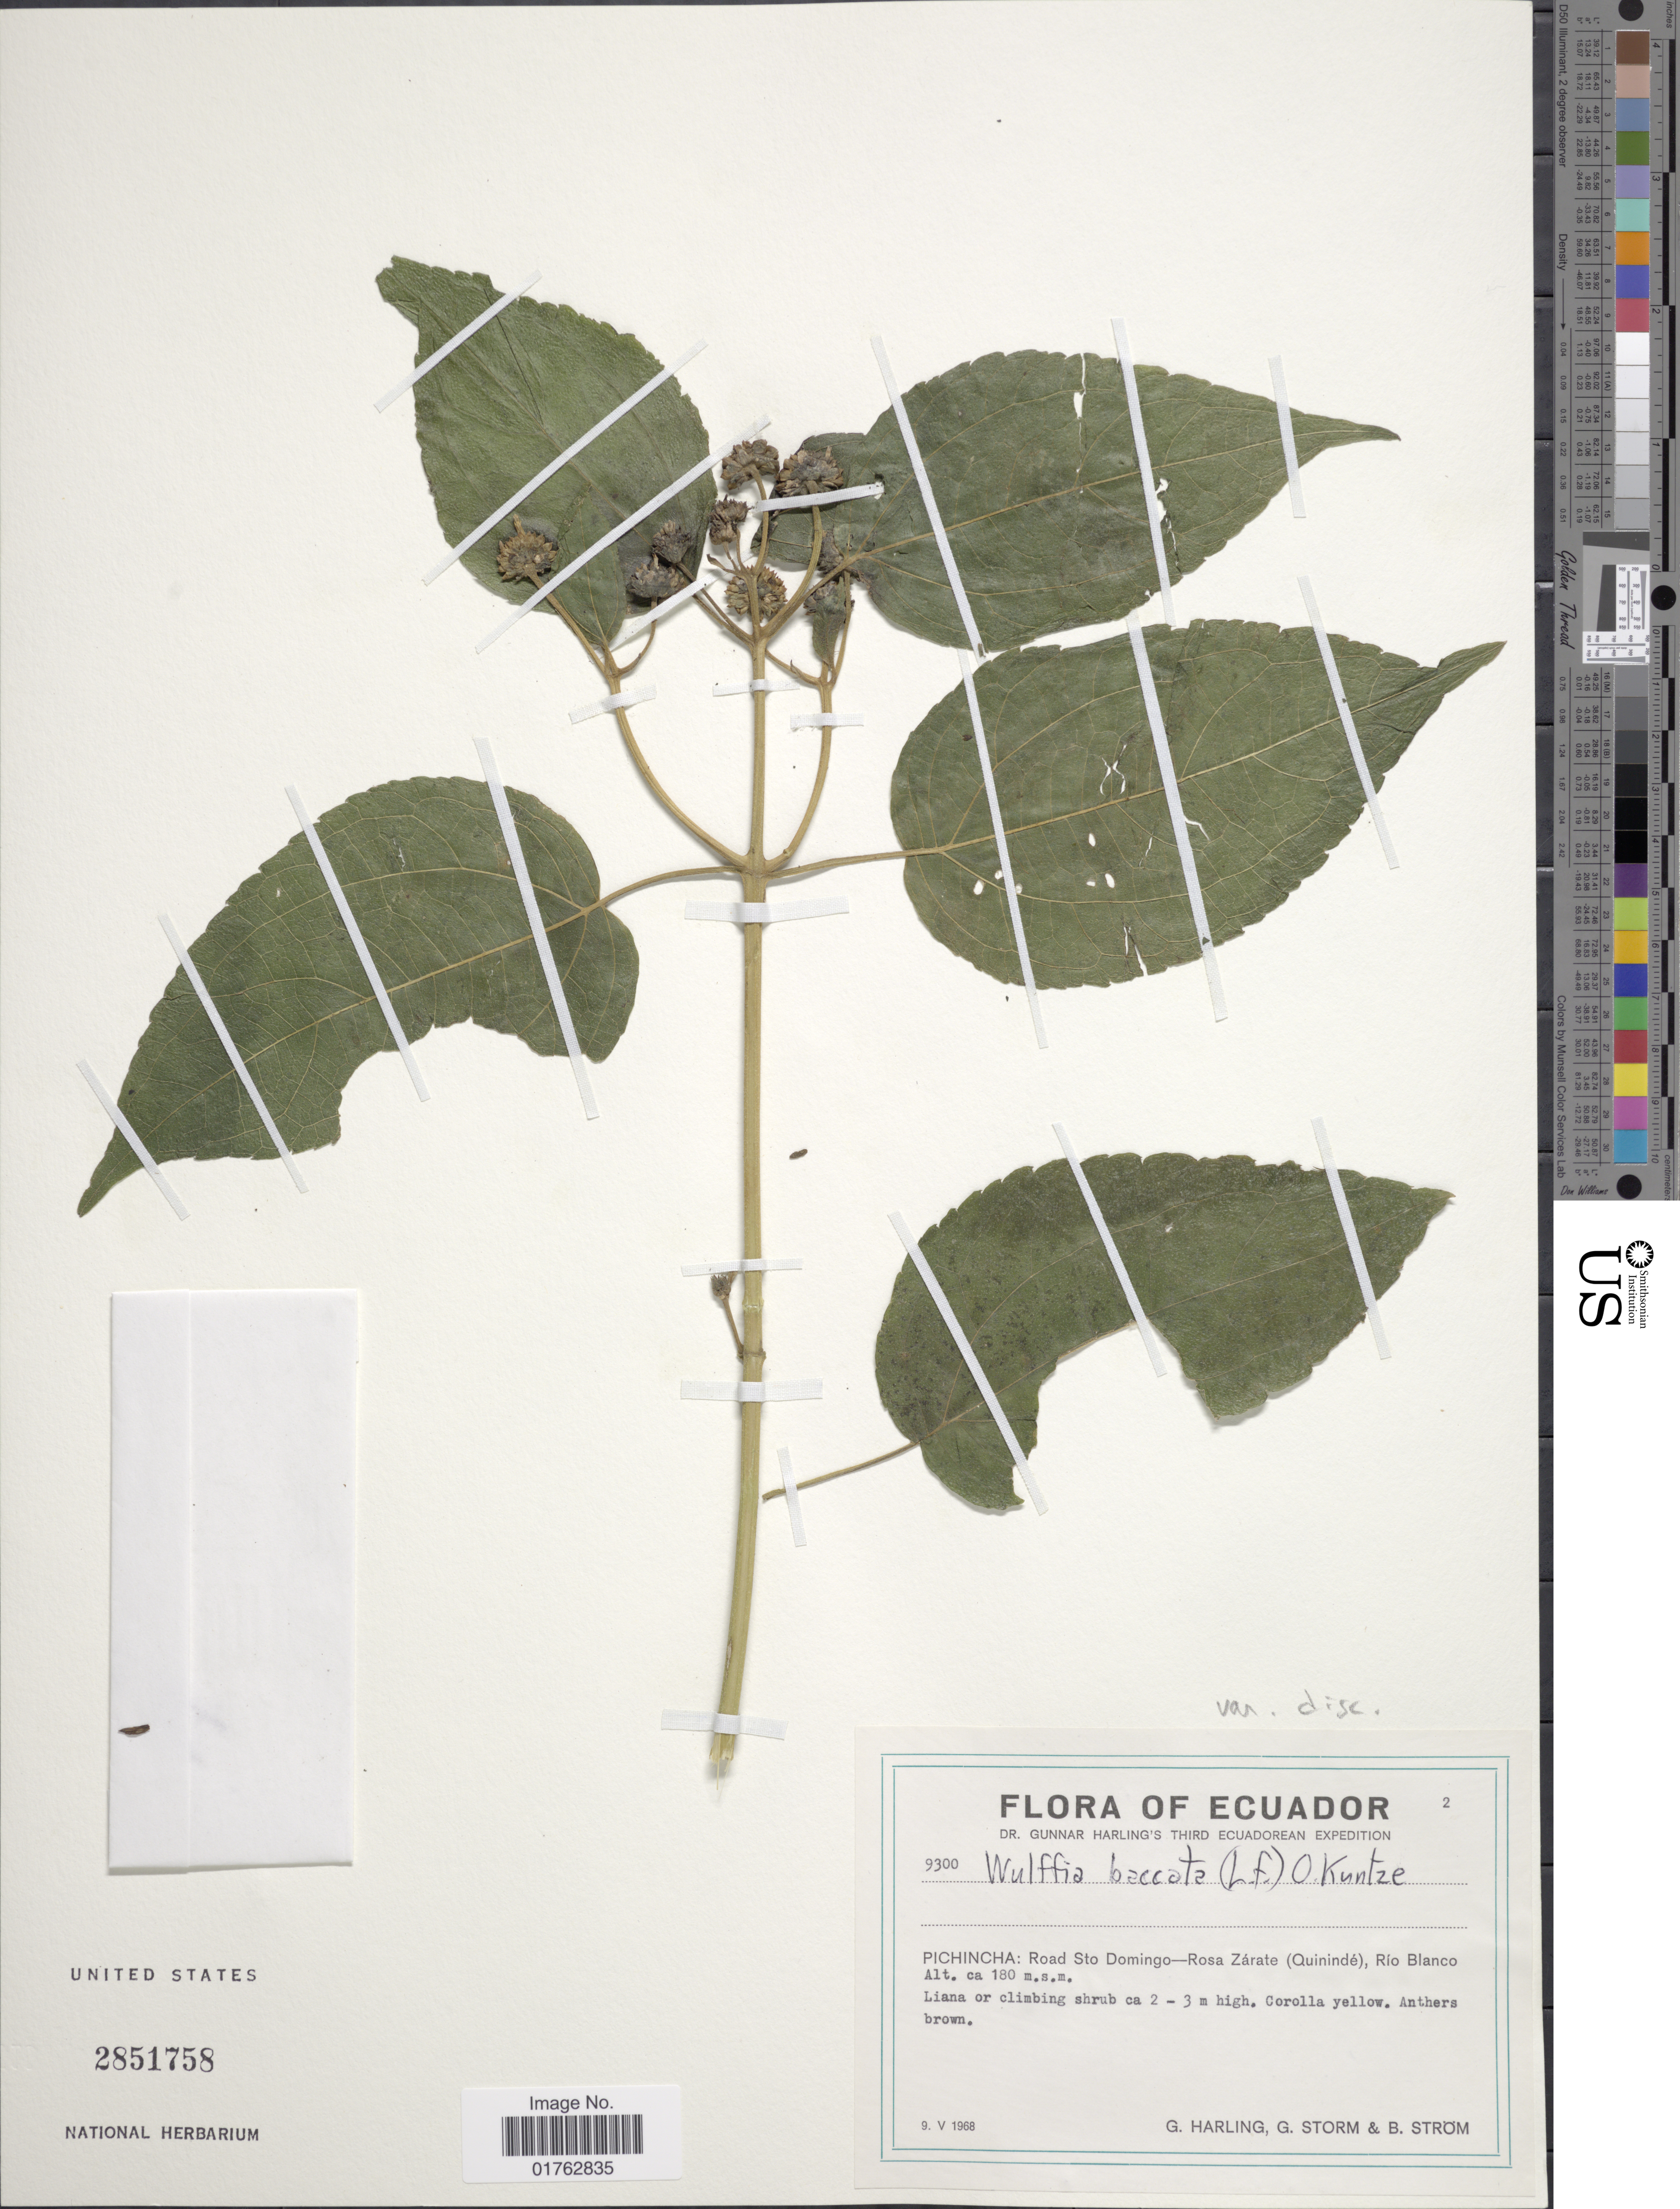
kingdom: Plantae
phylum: Tracheophyta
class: Magnoliopsida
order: Asterales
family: Asteraceae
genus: Wulffia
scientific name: Wulffia baccata var. discoidea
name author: S.F. Blake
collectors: G. Harling, G. Storm & B. Ström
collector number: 9300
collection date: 1968-05-09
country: Ecuador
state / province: Pichincha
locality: Road to Sto Domingo-- Rosa Zarate (Quininde), Rio Blanco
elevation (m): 180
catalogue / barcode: US 2851758